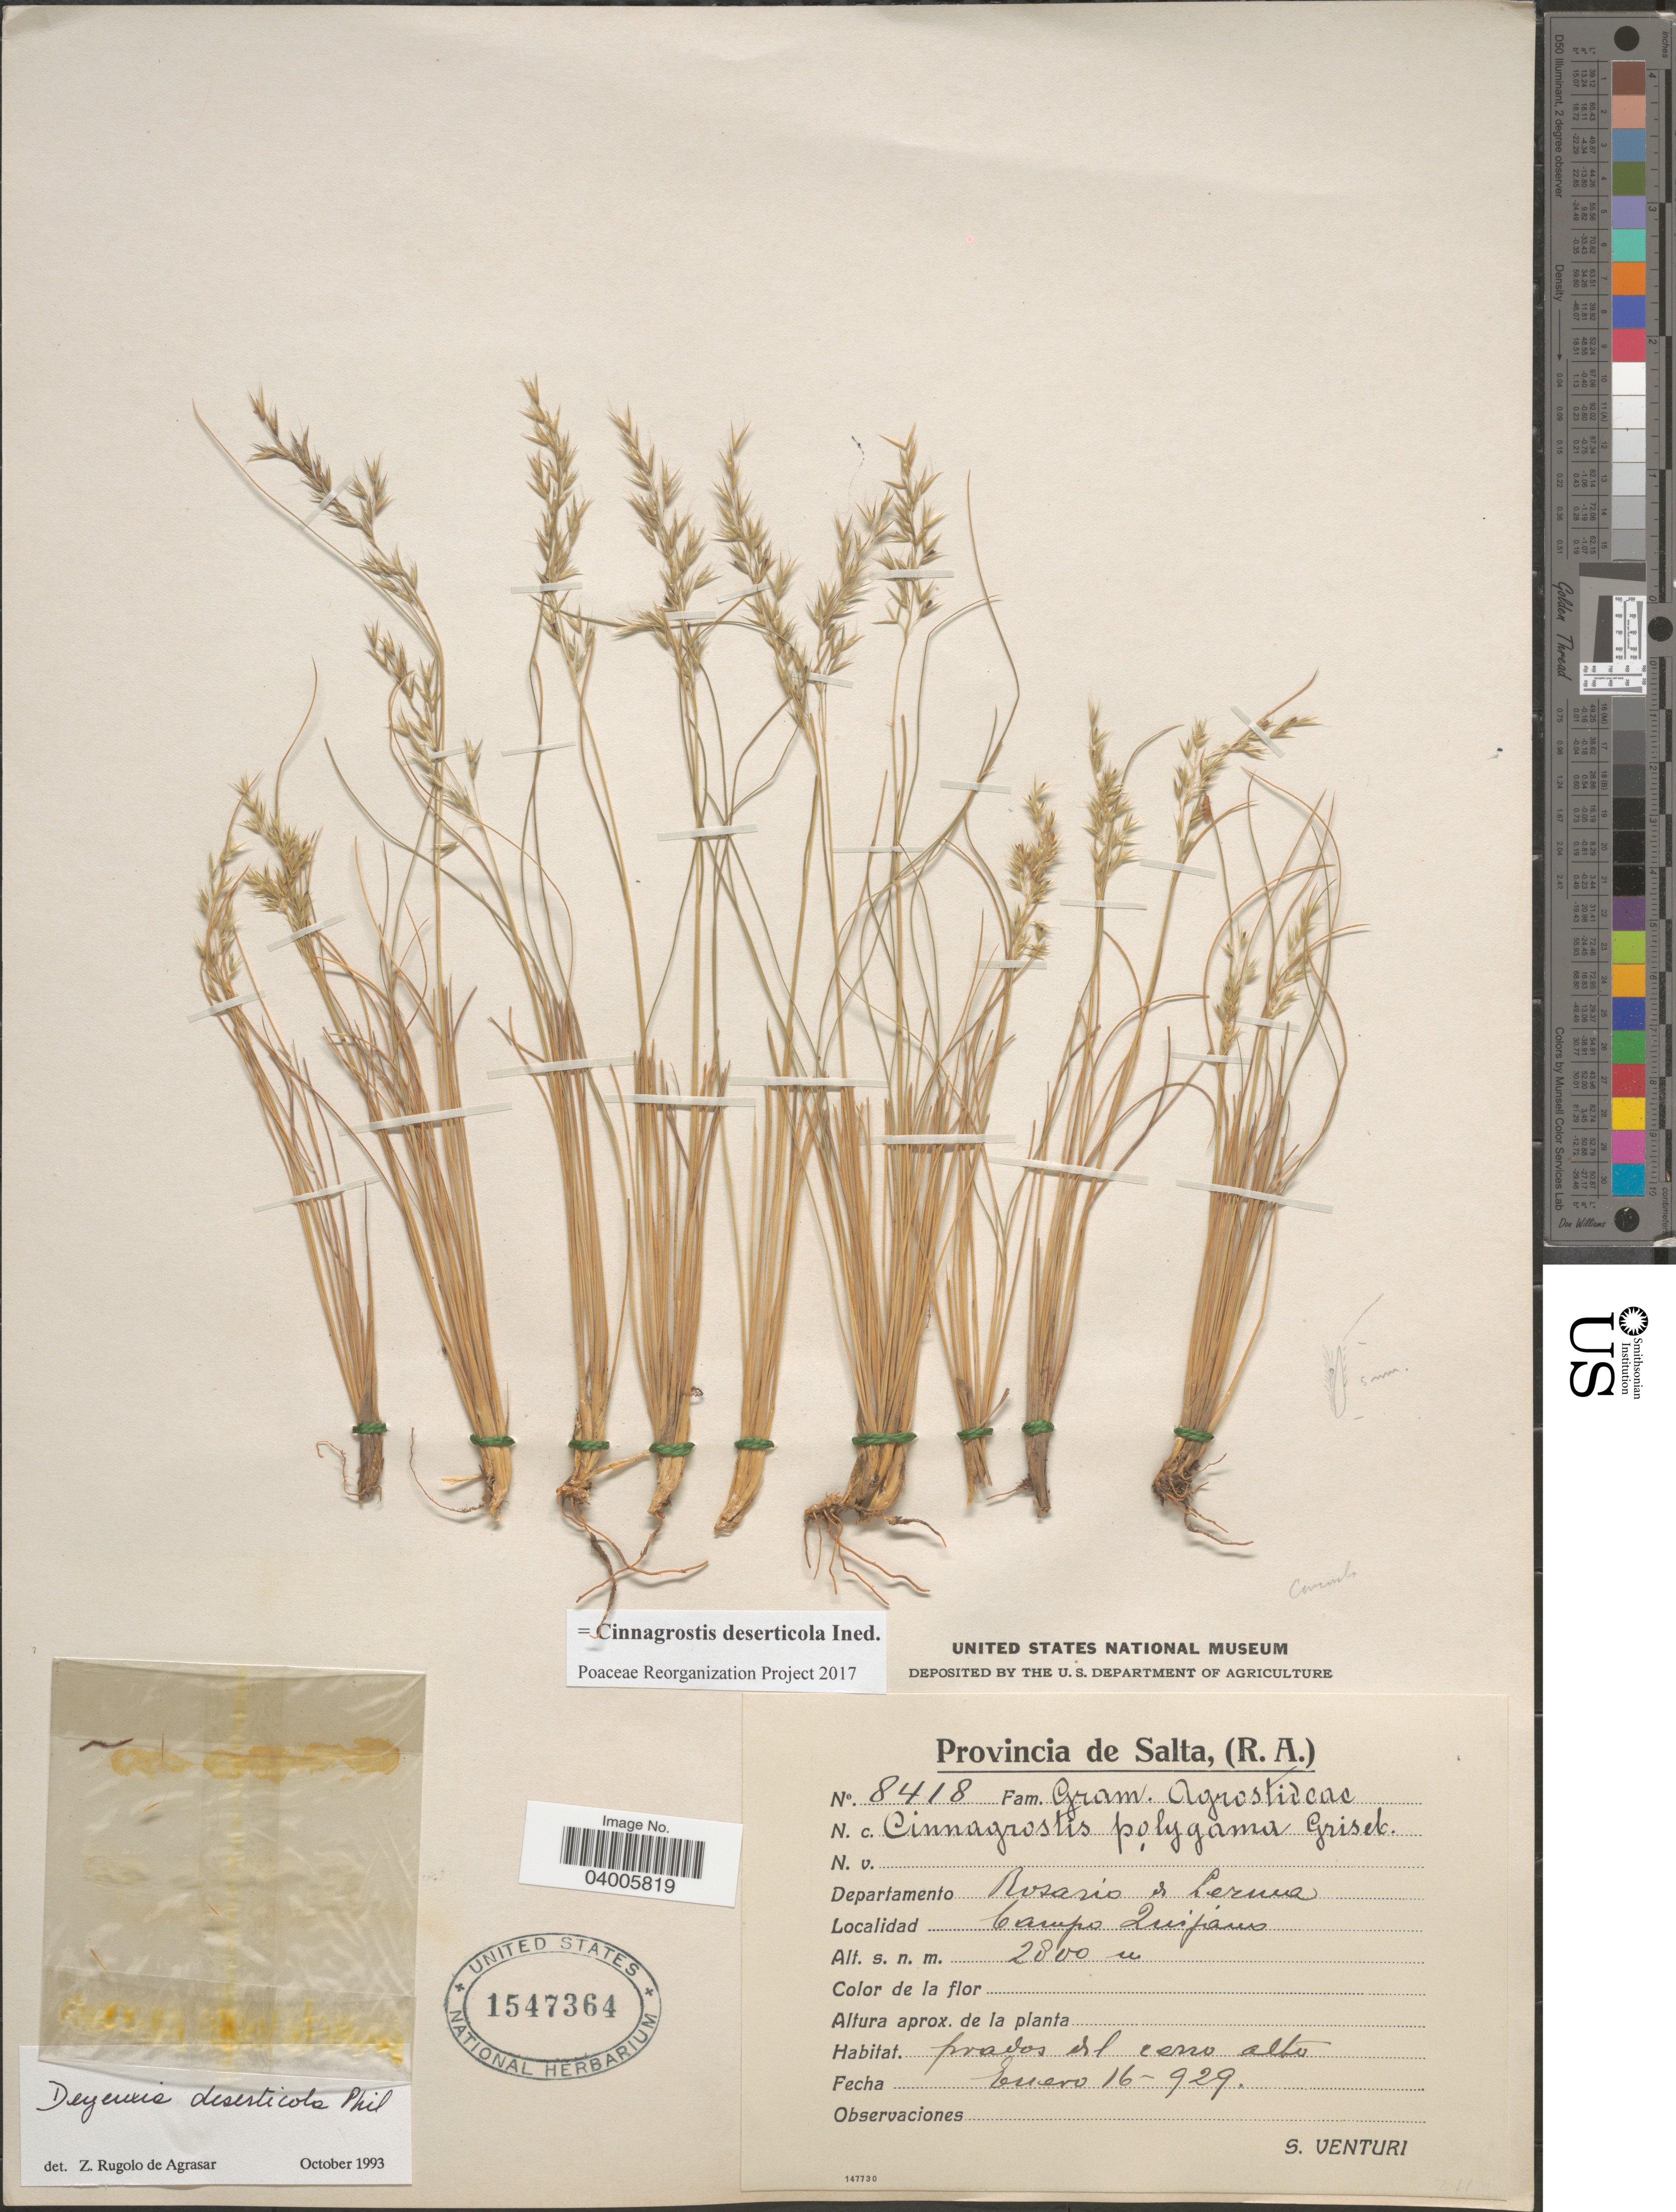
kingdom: Plantae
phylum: Tracheophyta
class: Liliopsida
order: Poales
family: Poaceae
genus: Cinnagrostis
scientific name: Cinnagrostis deserticola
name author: (Phil.) P.M. Peterson et al.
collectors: S. Venturi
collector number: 8418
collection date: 1929-01-16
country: Argentina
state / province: Salta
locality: Departamento Rosario de Lerma. Campo Quijano.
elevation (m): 2800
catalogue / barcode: US 1547364